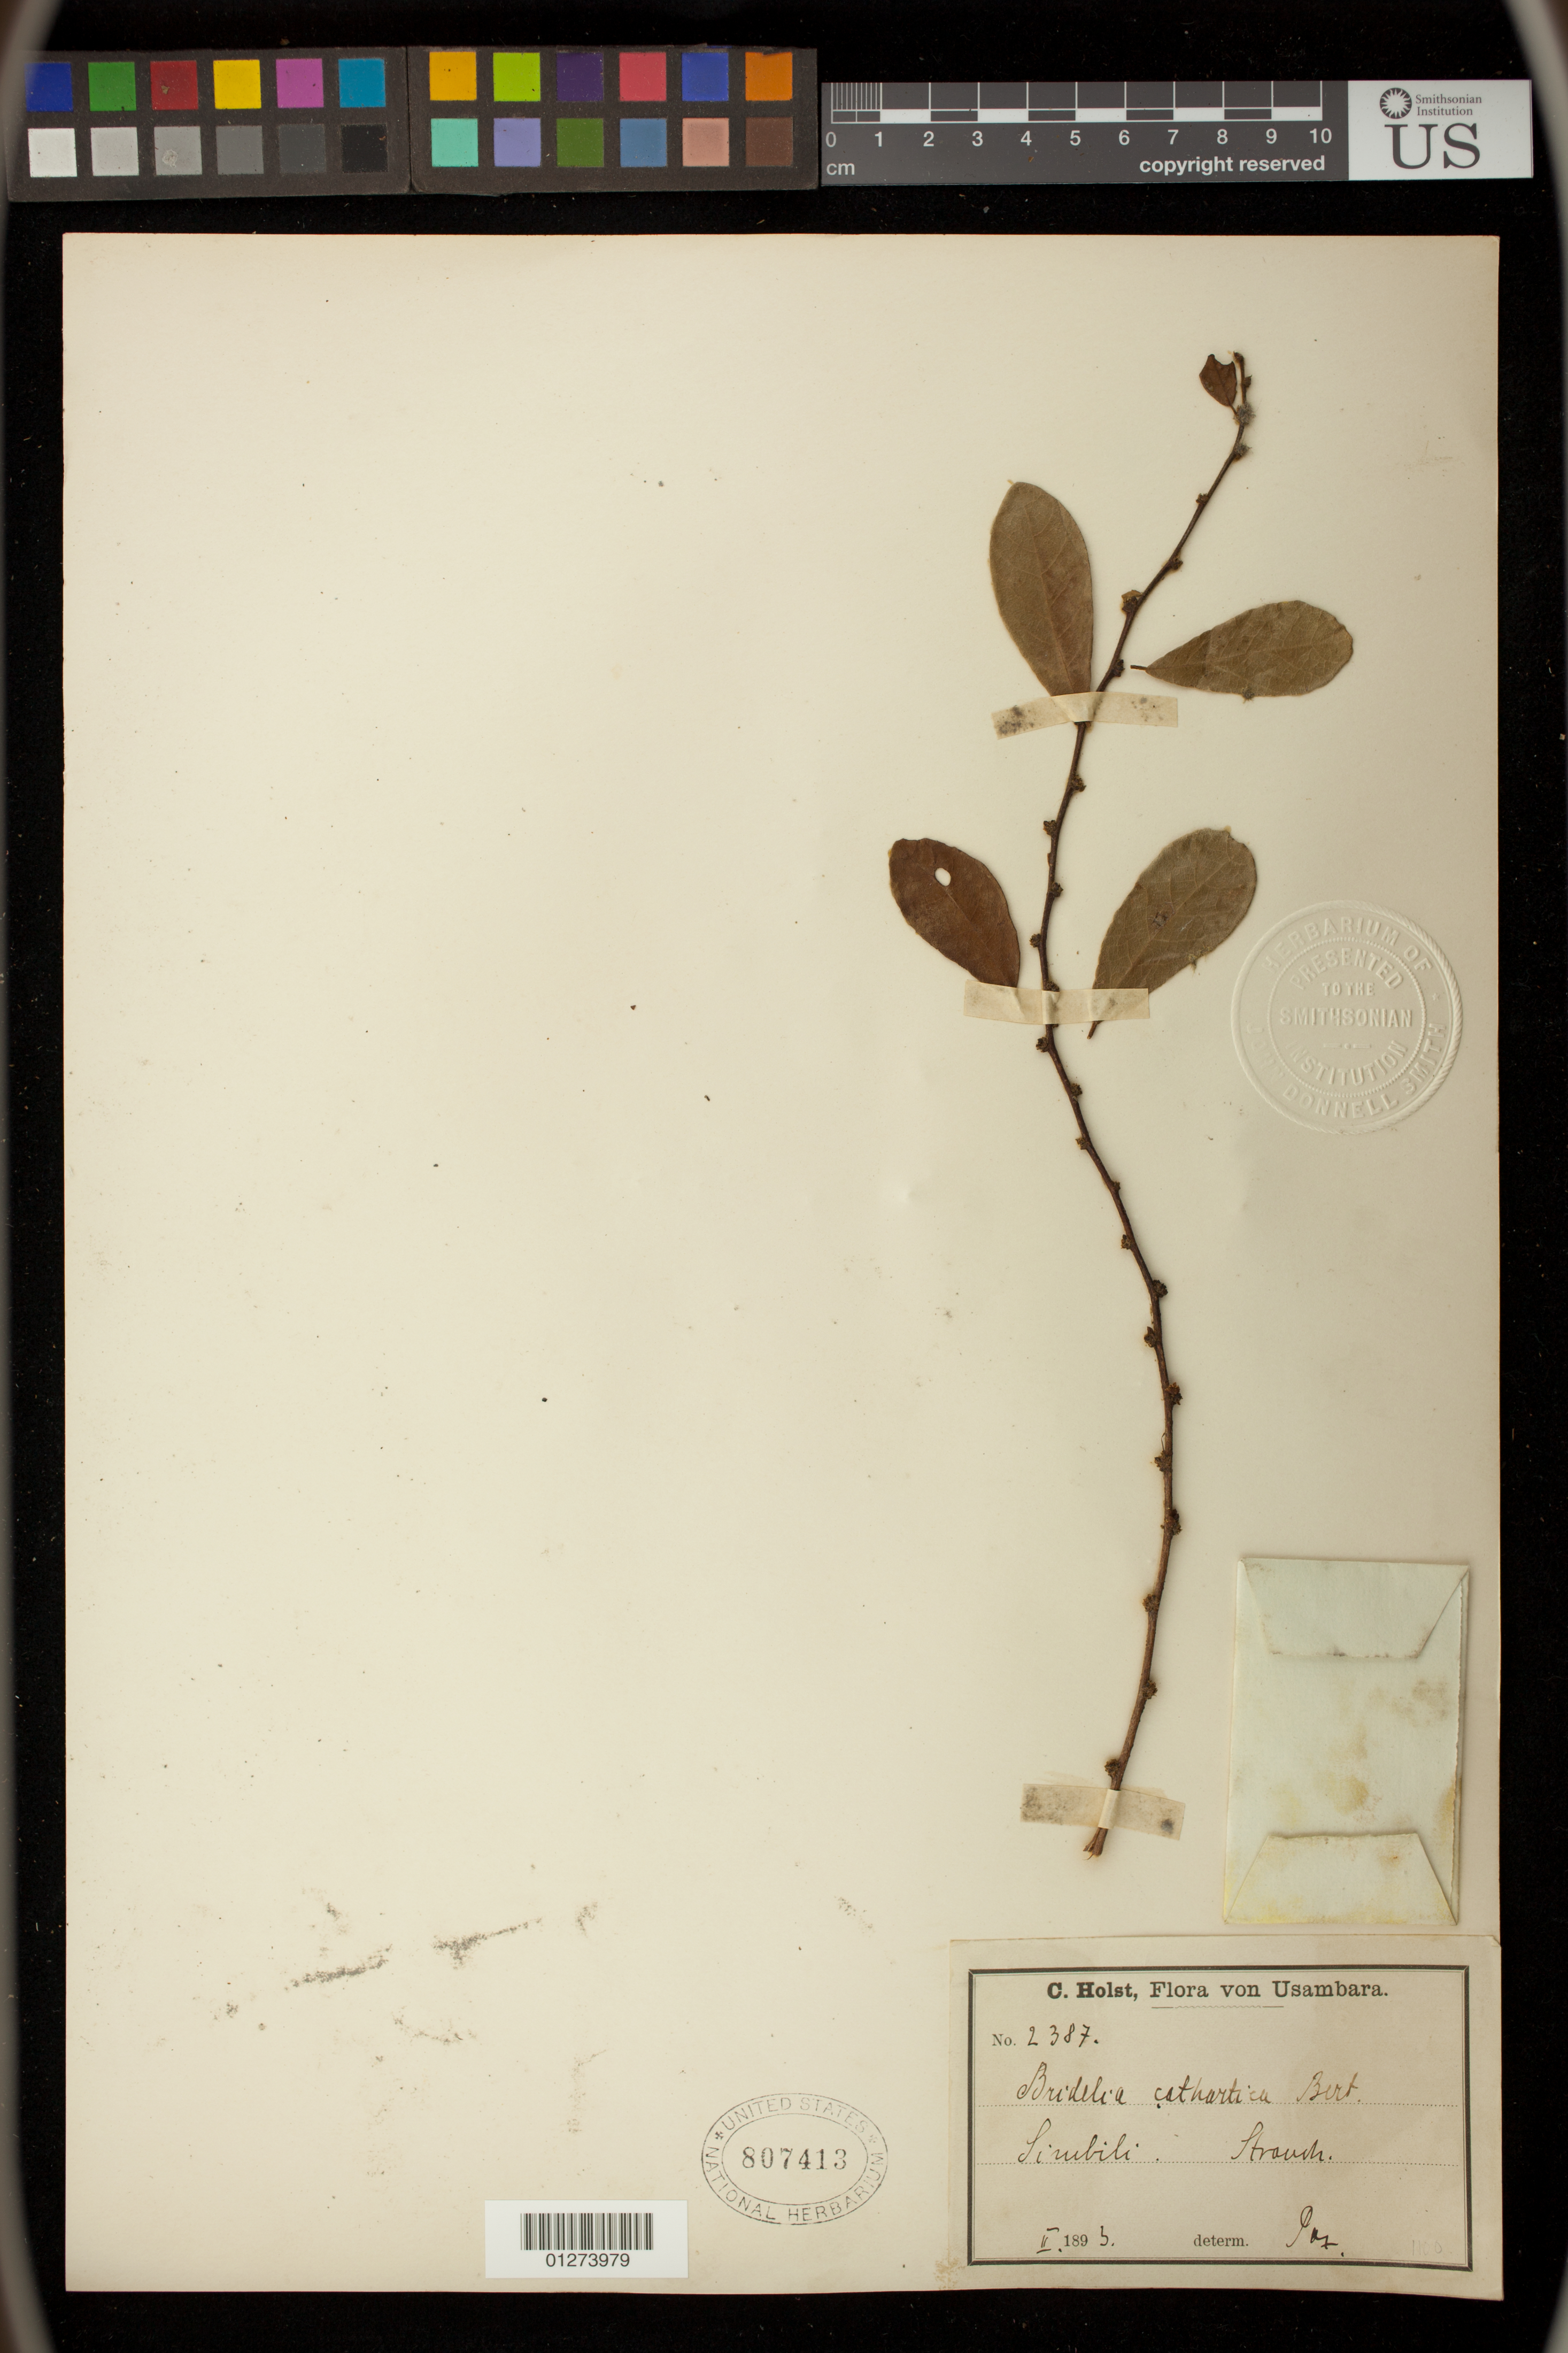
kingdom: Plantae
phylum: Tracheophyta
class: Magnoliopsida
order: Malpighiales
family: Phyllanthaceae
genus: Bridelia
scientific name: Bridelia cathartica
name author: G. Bertol.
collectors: C. H. Holst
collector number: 2387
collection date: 1893-02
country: Tanzania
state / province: Tanga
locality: Simbili, Usambara Mountains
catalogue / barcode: US 807413